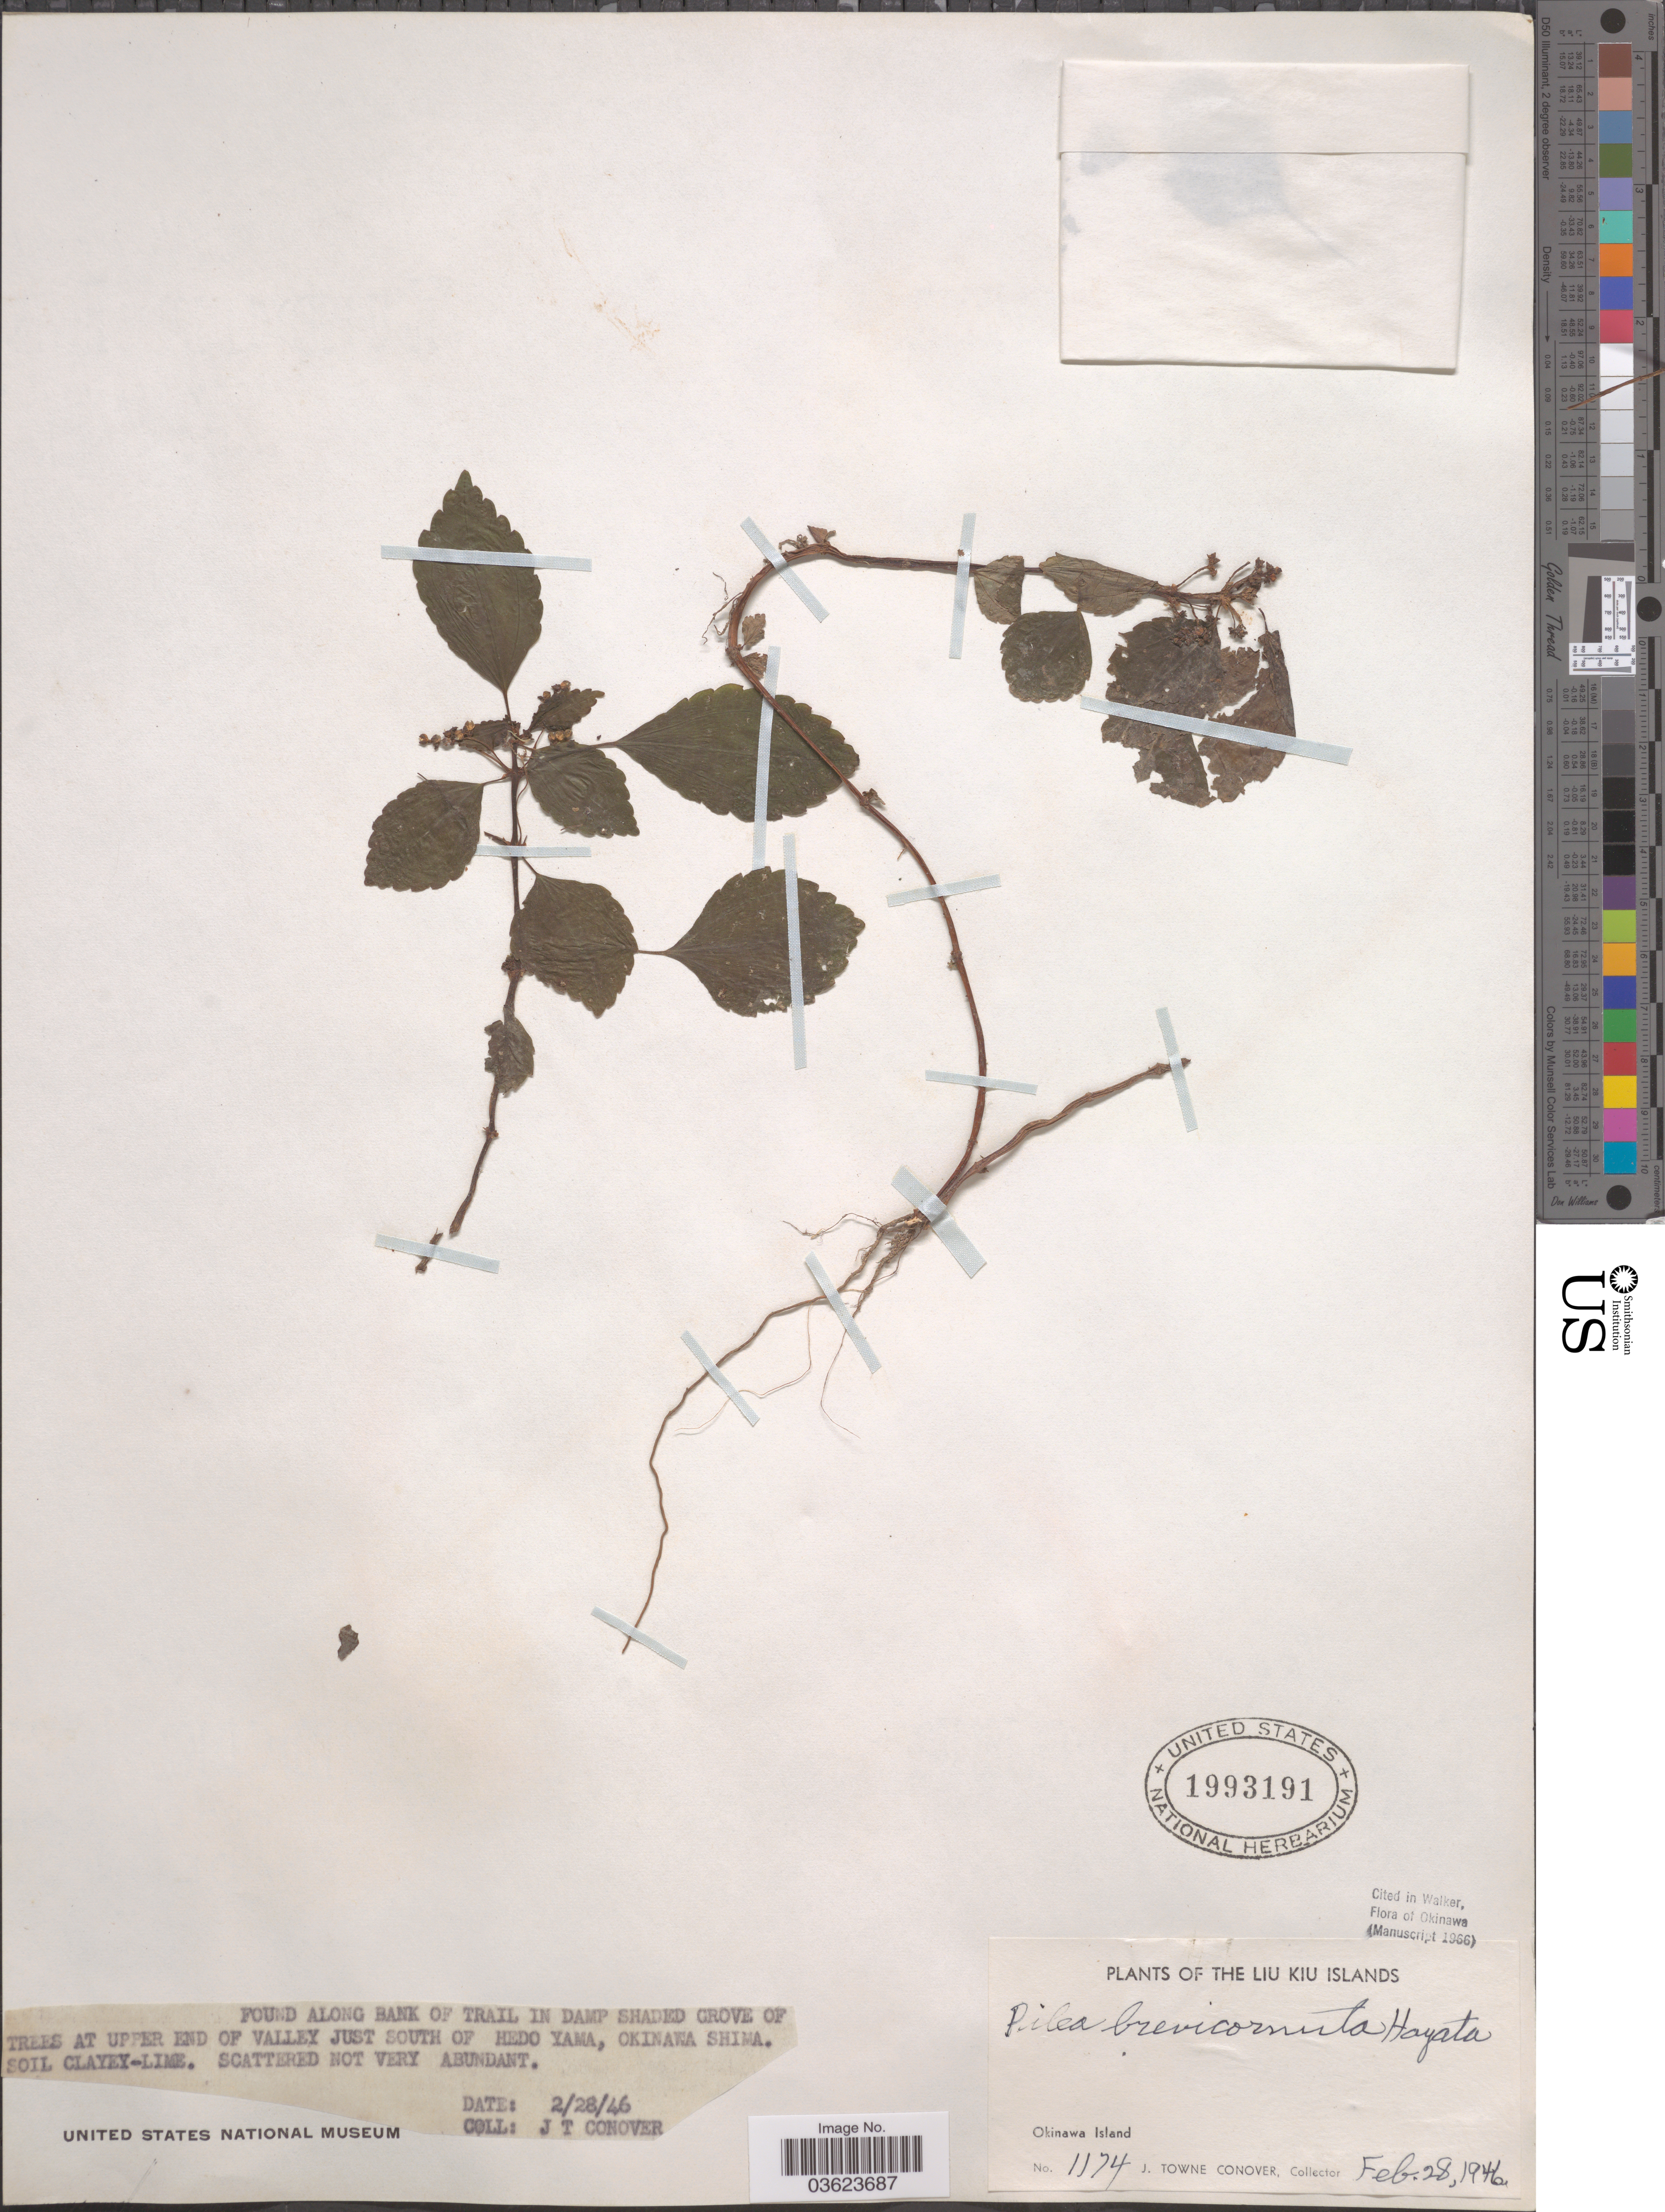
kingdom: Plantae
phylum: Tracheophyta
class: Magnoliopsida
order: Rosales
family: Urticaceae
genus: Pilea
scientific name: Pilea brevicornuta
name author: Hayata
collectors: J. T. Conover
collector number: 1174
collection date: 1946-02-28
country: Japan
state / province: Okinawa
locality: Found along bank of trail in damp shaded grove of trees at upper end of valley just south of Hedo Yama, Okinawa Shima. The Liu Kiu Islands. Okinawa Island.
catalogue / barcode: US 1993191